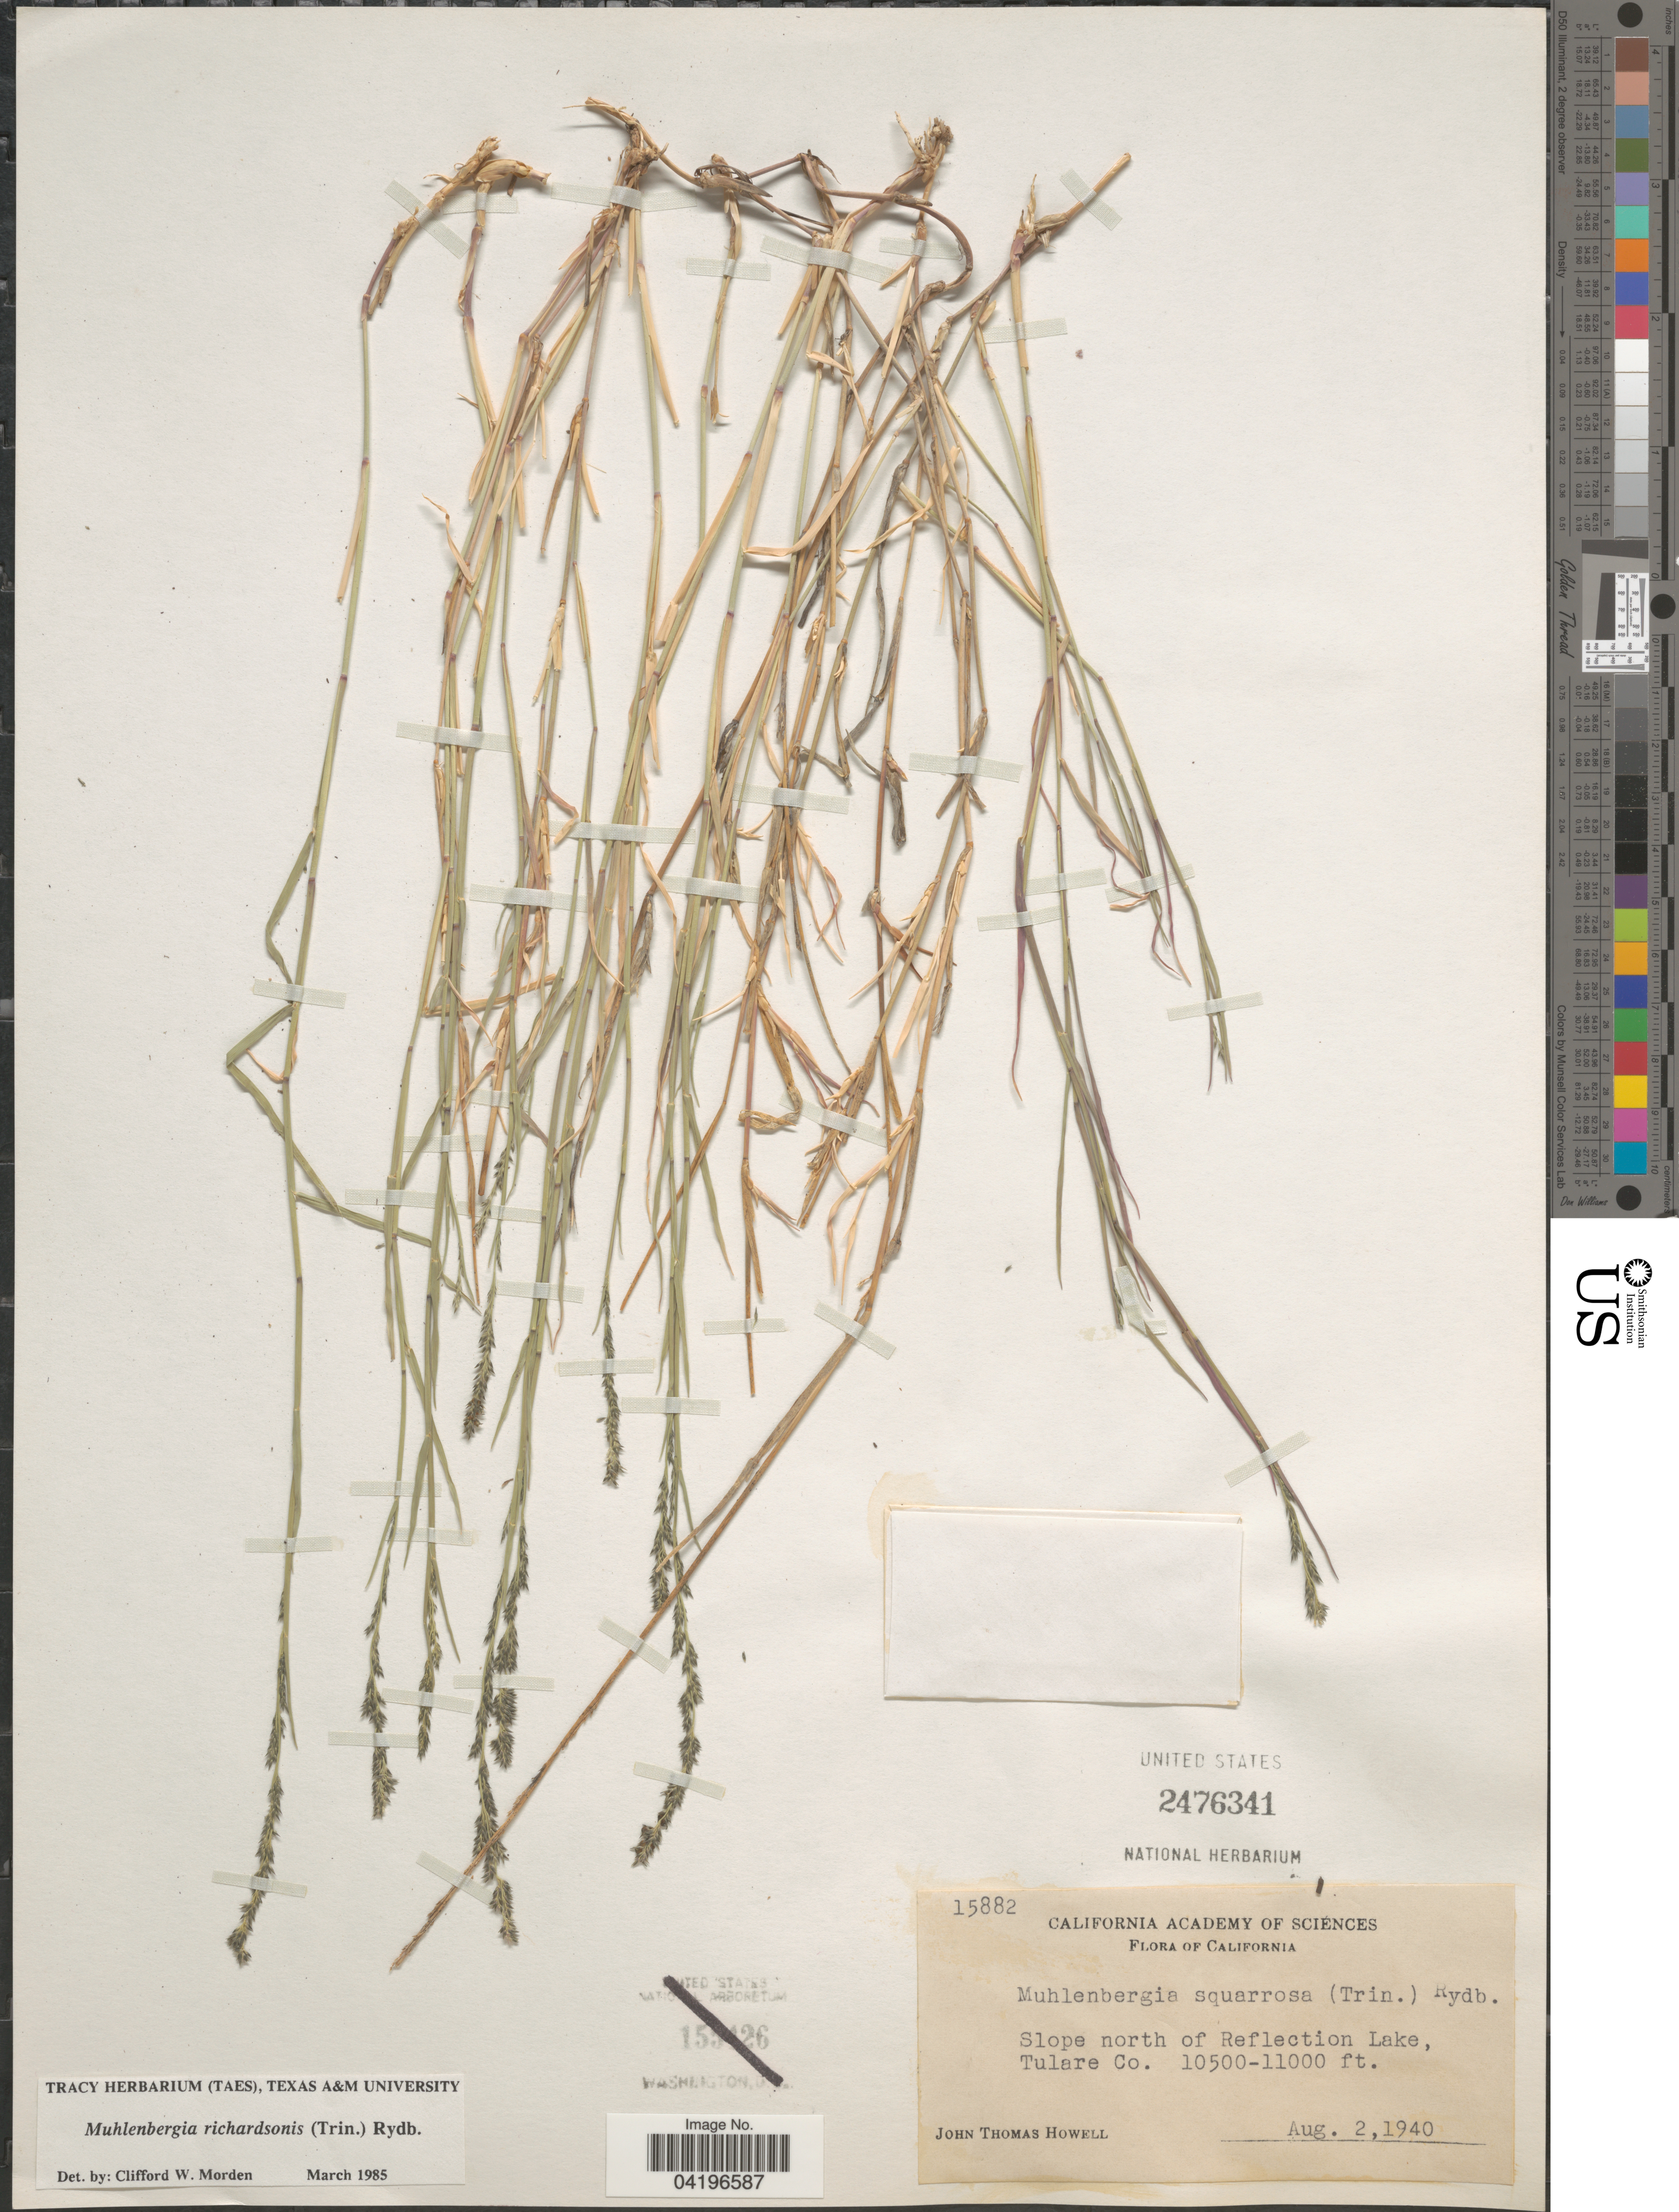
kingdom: Plantae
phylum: Tracheophyta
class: Liliopsida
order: Poales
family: Poaceae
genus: Muhlenbergia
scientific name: Muhlenbergia richardsonis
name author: (Trin.) Rydb.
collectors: J. T. Howell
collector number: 15882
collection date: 1940-08-02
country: United States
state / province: California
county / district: Tulare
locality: Slope north of Reflection Lake, Tulare Co.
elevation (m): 3200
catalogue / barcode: US 2476341